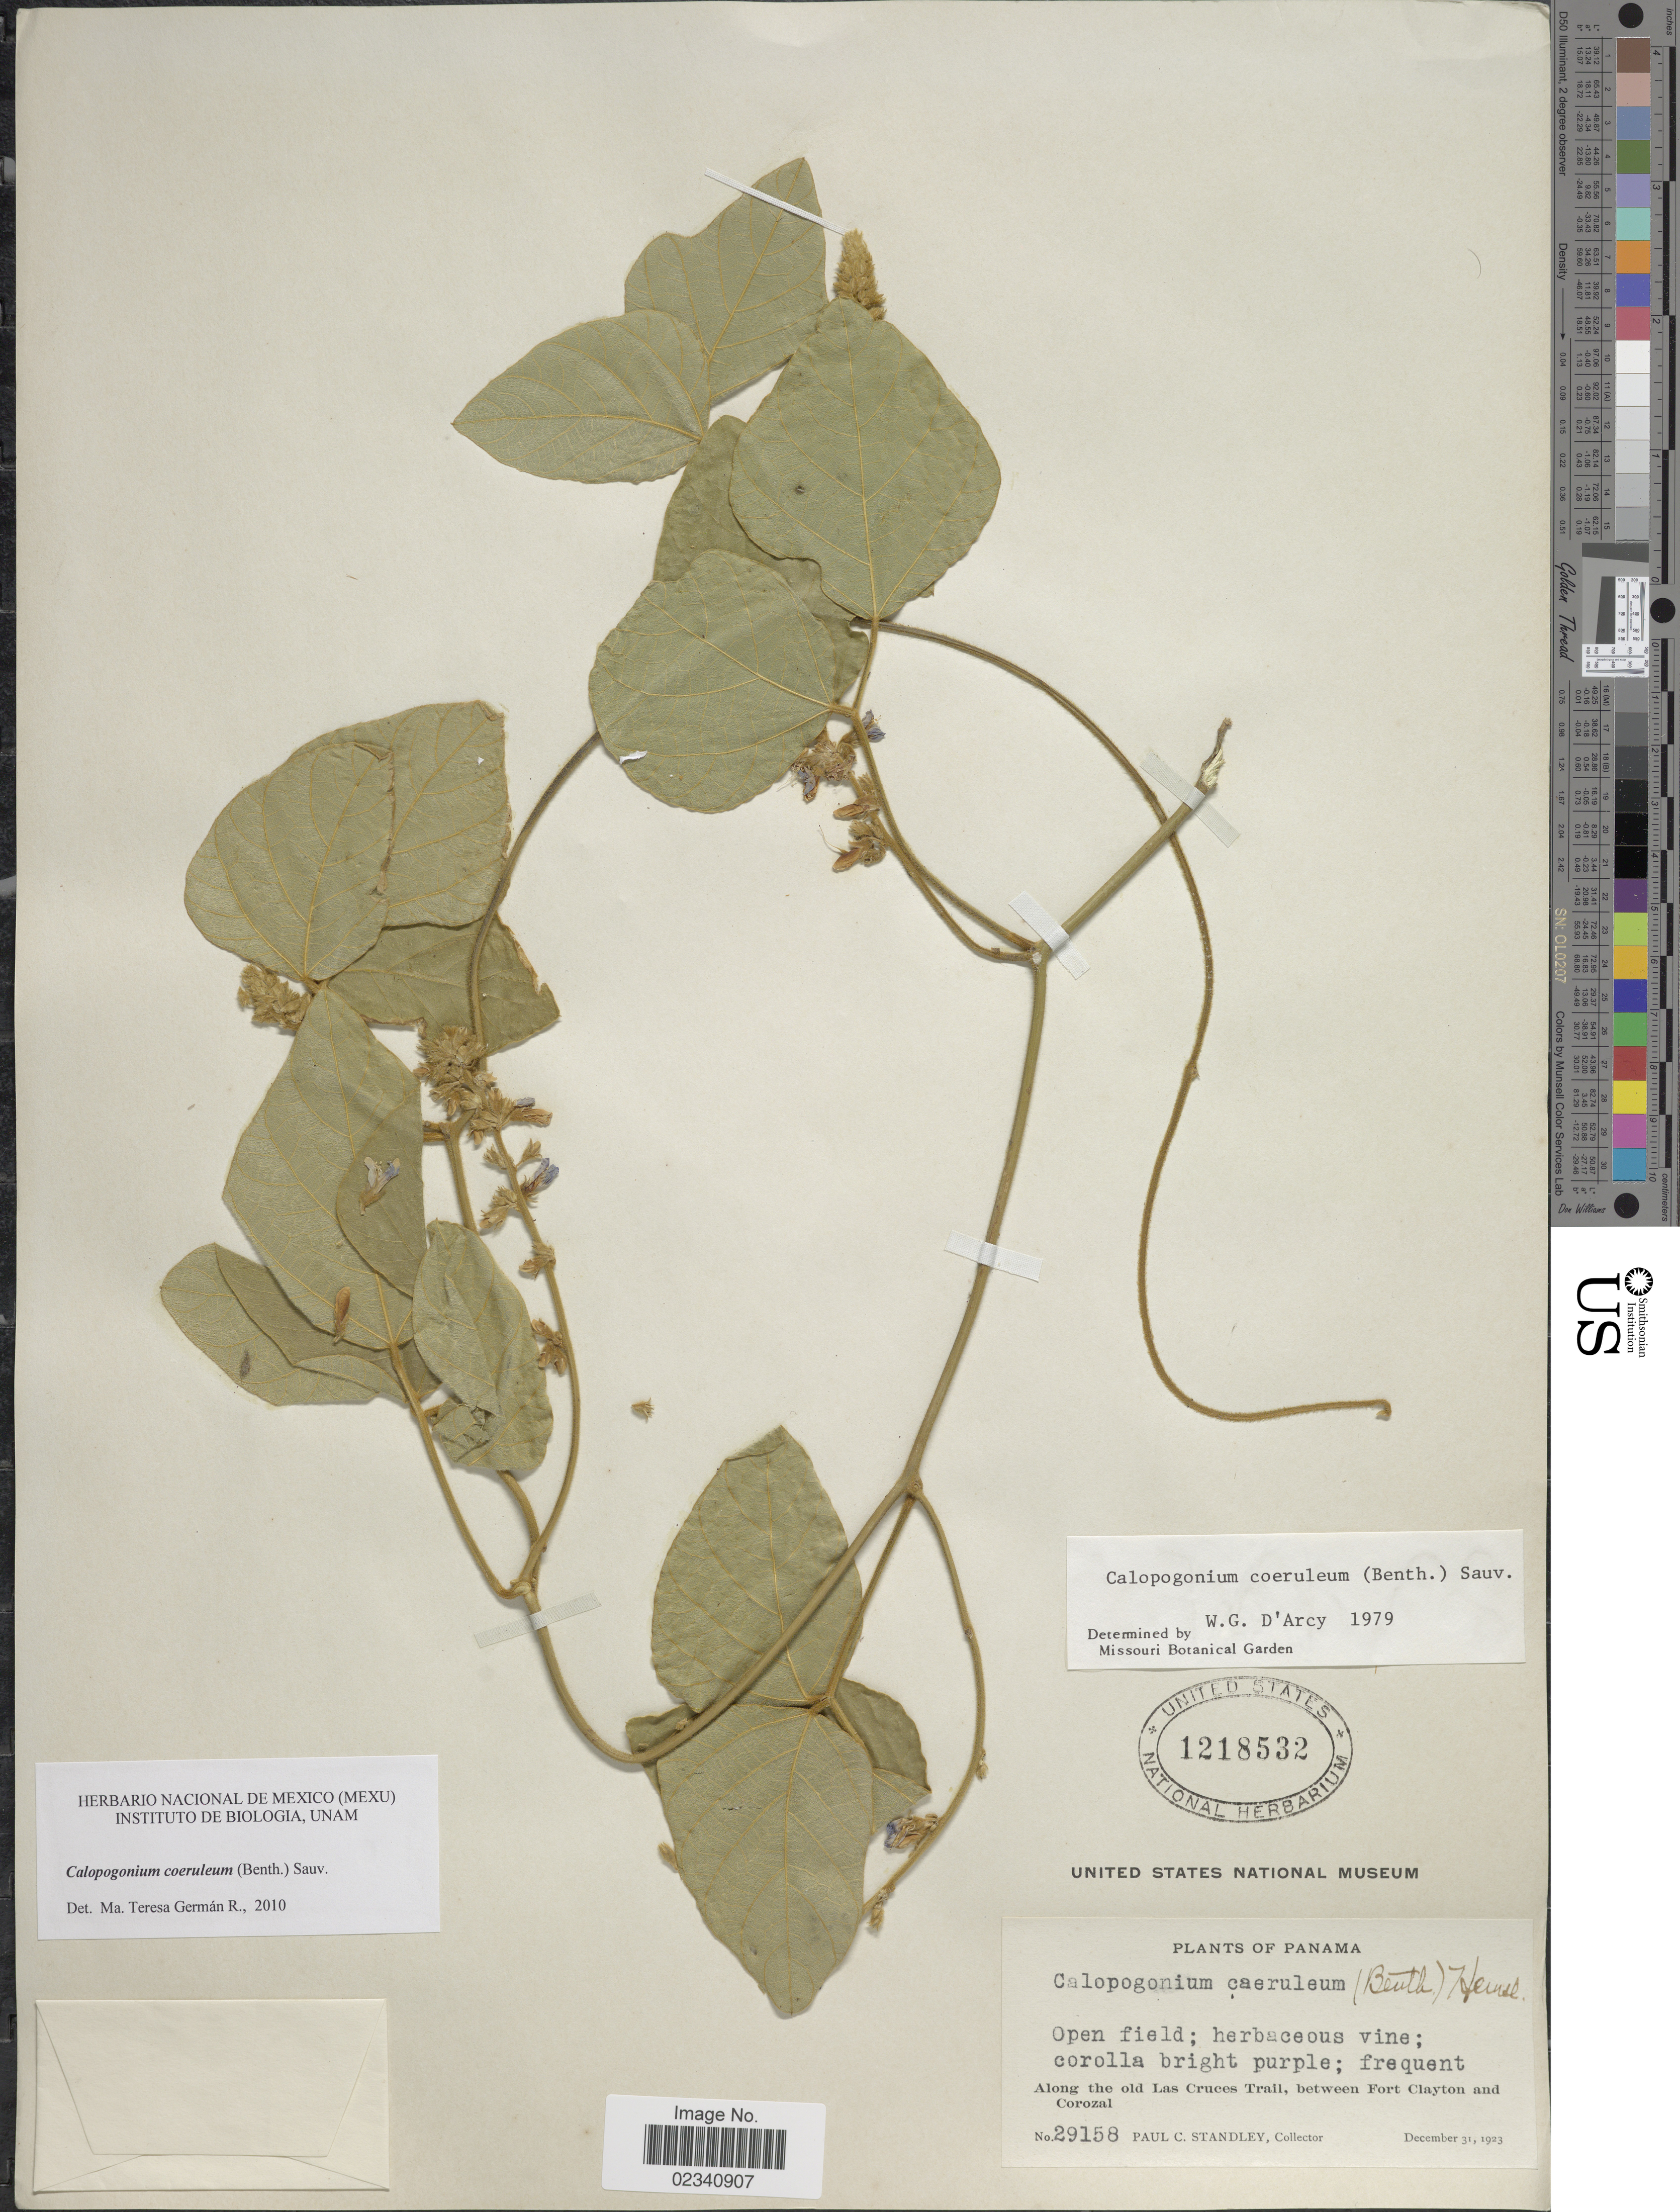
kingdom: Plantae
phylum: Tracheophyta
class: Magnoliopsida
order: Fabales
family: Fabaceae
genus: Calopogonium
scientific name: Calopogonium caeruleum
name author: (Benth.) C. Wright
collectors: P. C. Standley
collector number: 29158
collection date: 1923-12-31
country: Panama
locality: Along the old Las Cruces Trail, between Fort Clayton and Corozal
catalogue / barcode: US 1218532